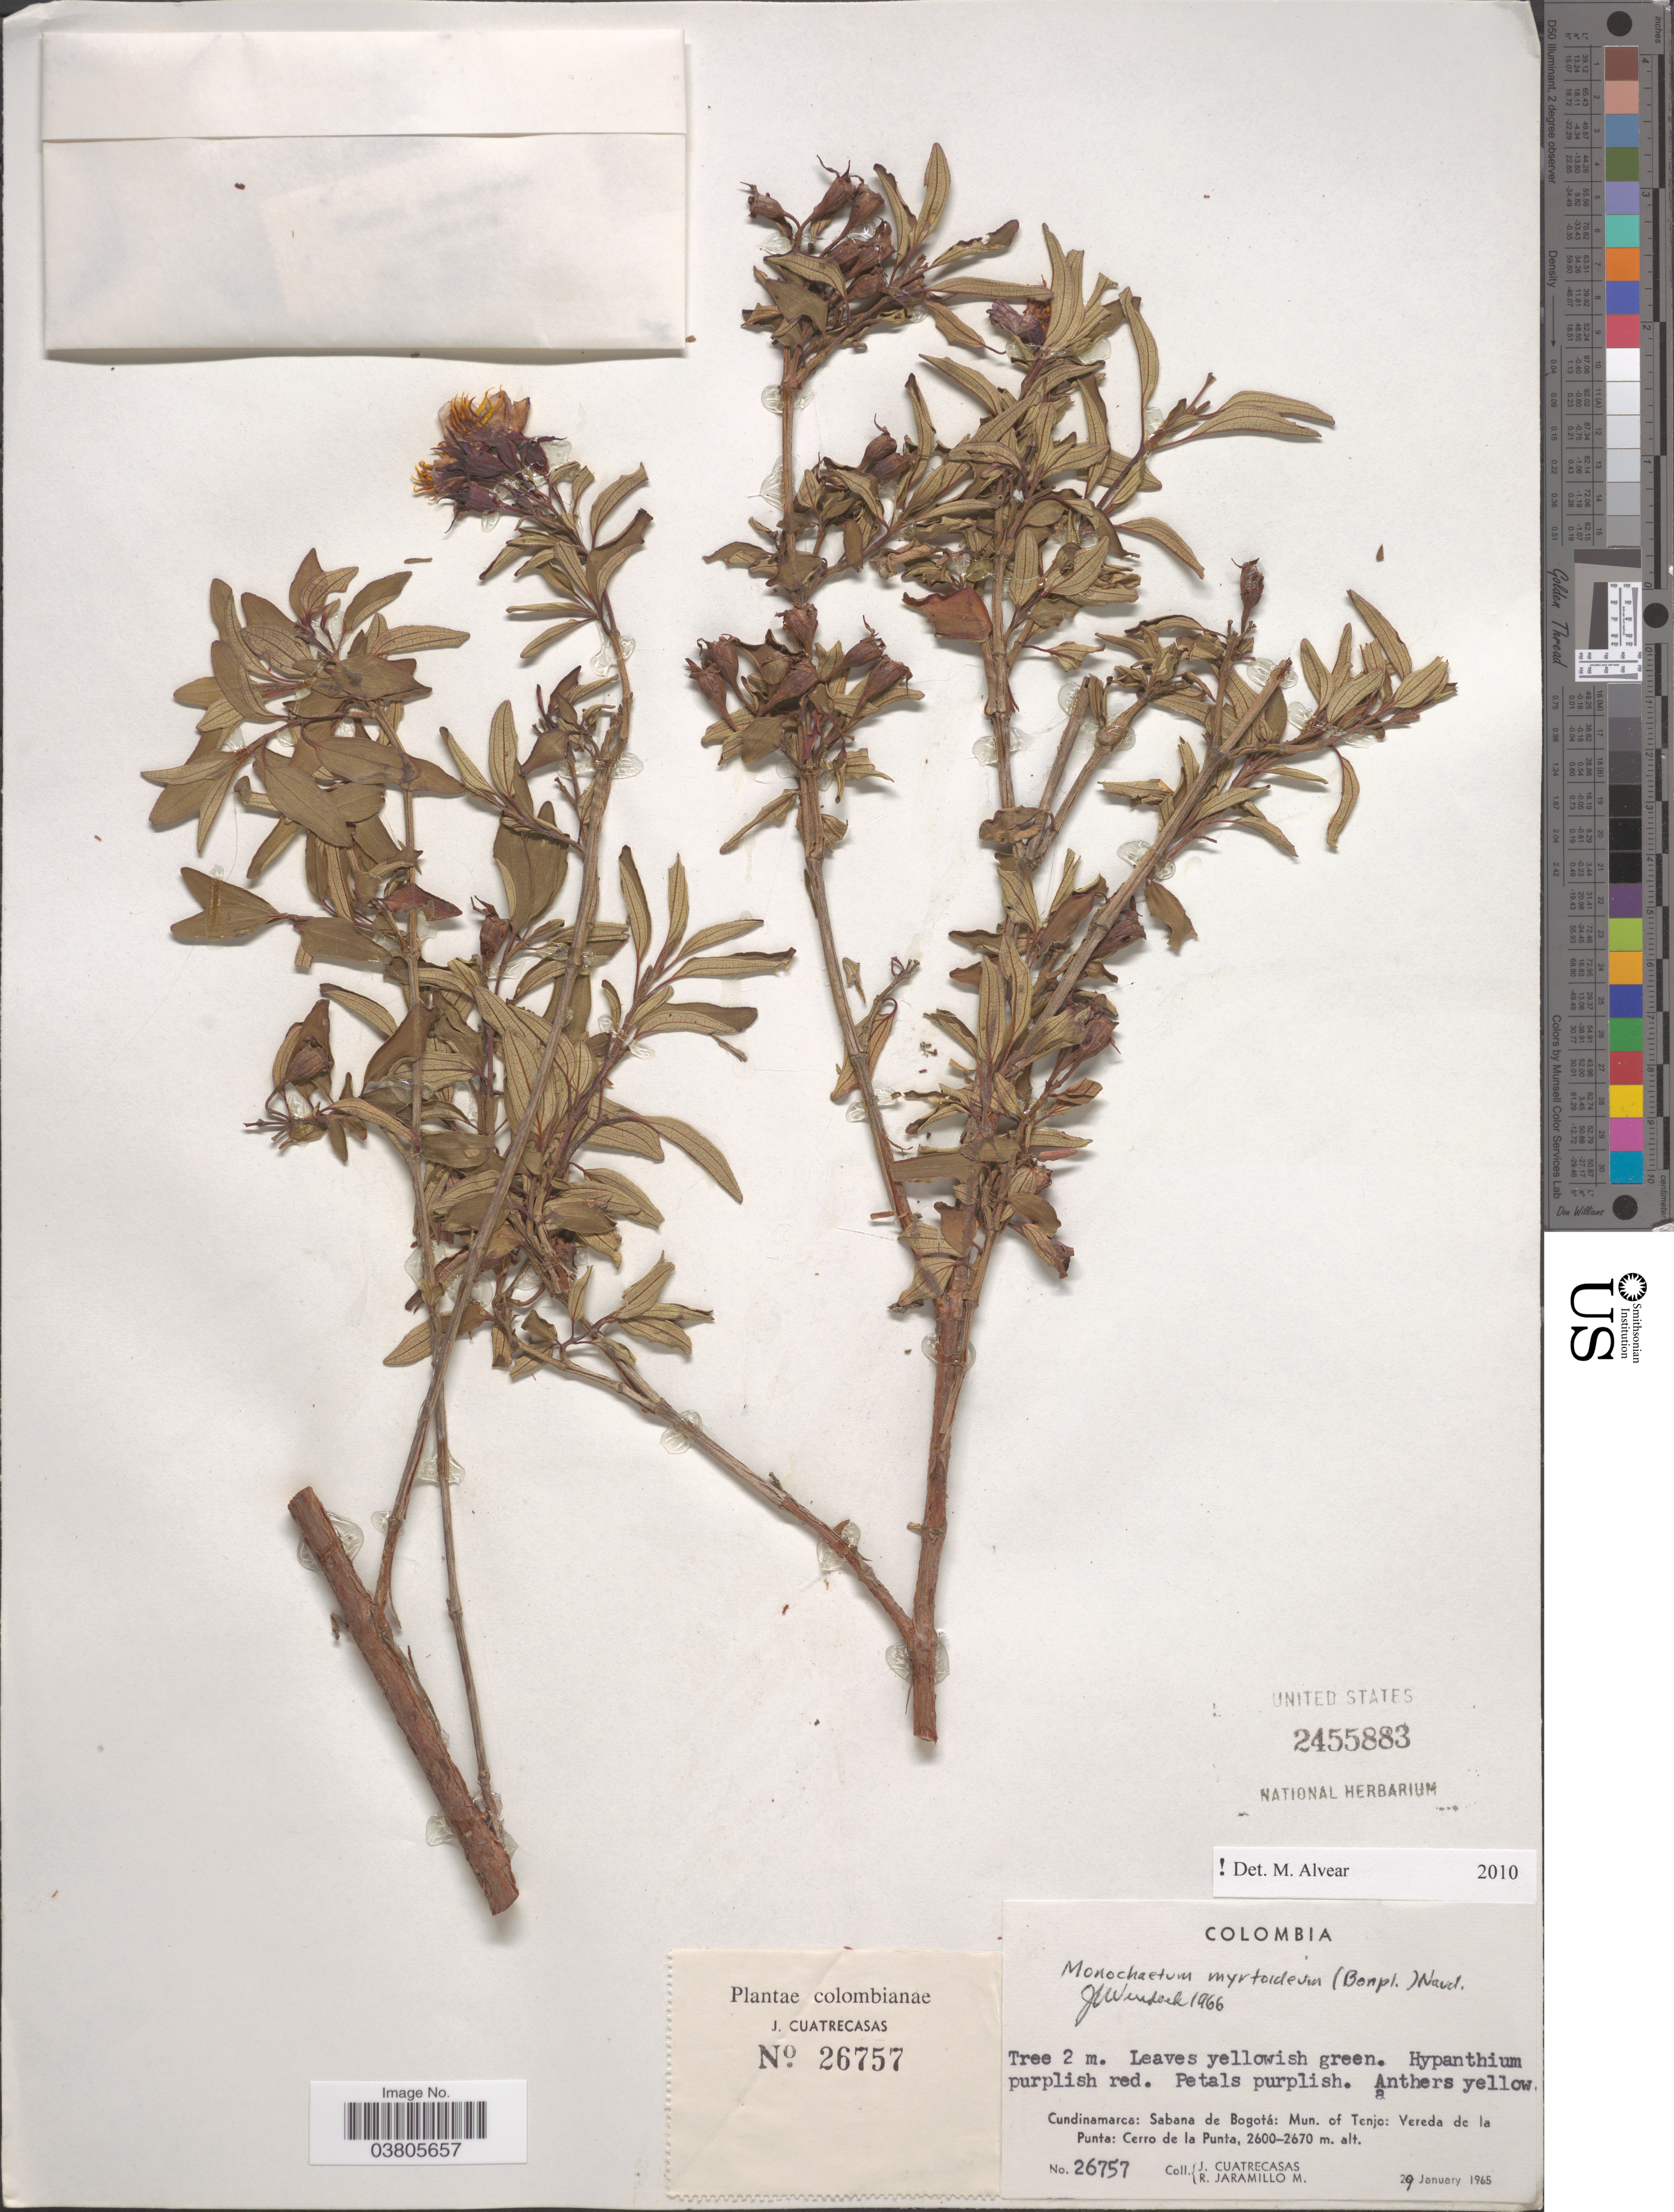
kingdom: Plantae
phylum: Tracheophyta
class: Magnoliopsida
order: Myrtales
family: Melastomataceae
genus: Monochaetum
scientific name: Monochaetum myrtoideum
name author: Naudin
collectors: J. Cuatrecasas & R. Jaramillo M.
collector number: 26757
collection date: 1965-01-29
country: Colombia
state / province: Cundinamarca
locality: Sabana de Bogotá: Mun. of Tenjo: Vereda de la Punta: Cerro de La Punta.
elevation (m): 2600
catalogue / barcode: US 2455883